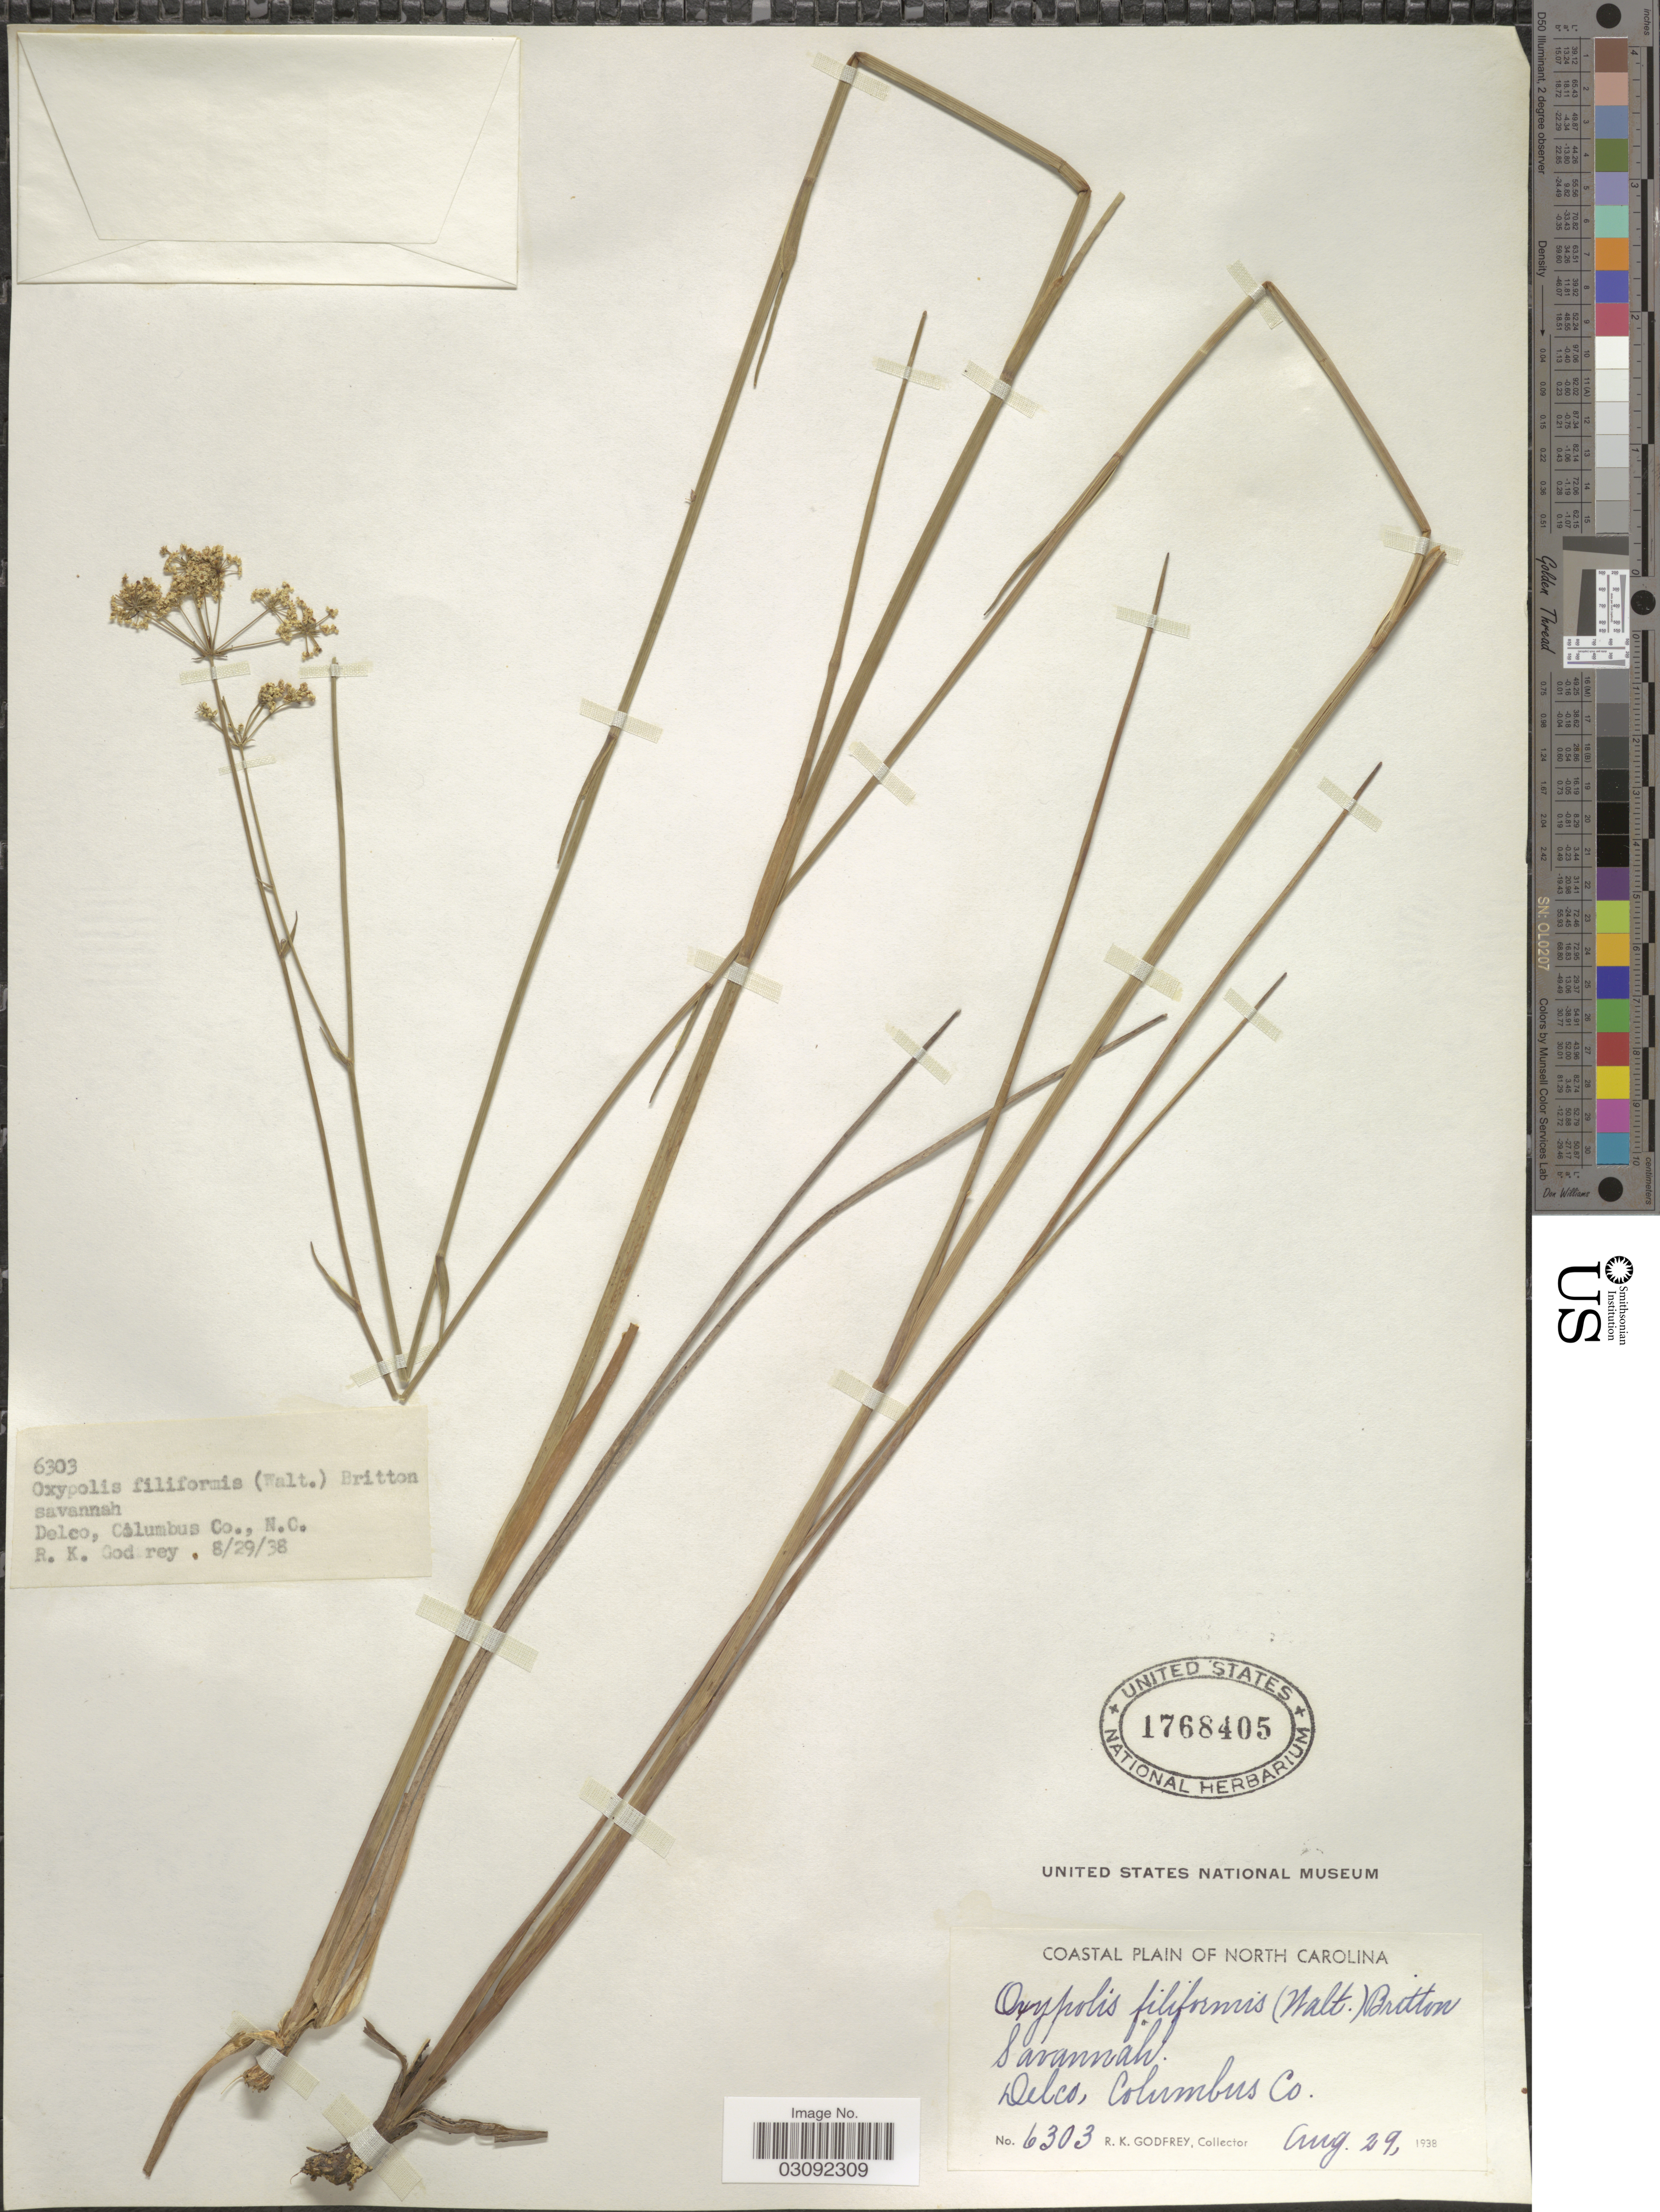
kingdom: Plantae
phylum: Tracheophyta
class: Magnoliopsida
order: Apiales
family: Apiaceae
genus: Oxypolis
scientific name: Oxypolis filiformis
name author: (Walter) Britton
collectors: R. K. Godfrey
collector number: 6303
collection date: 1938-08-29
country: United States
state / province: North Carolina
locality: Coastal Plain. Delco, Columbus Co.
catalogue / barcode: US 1768405